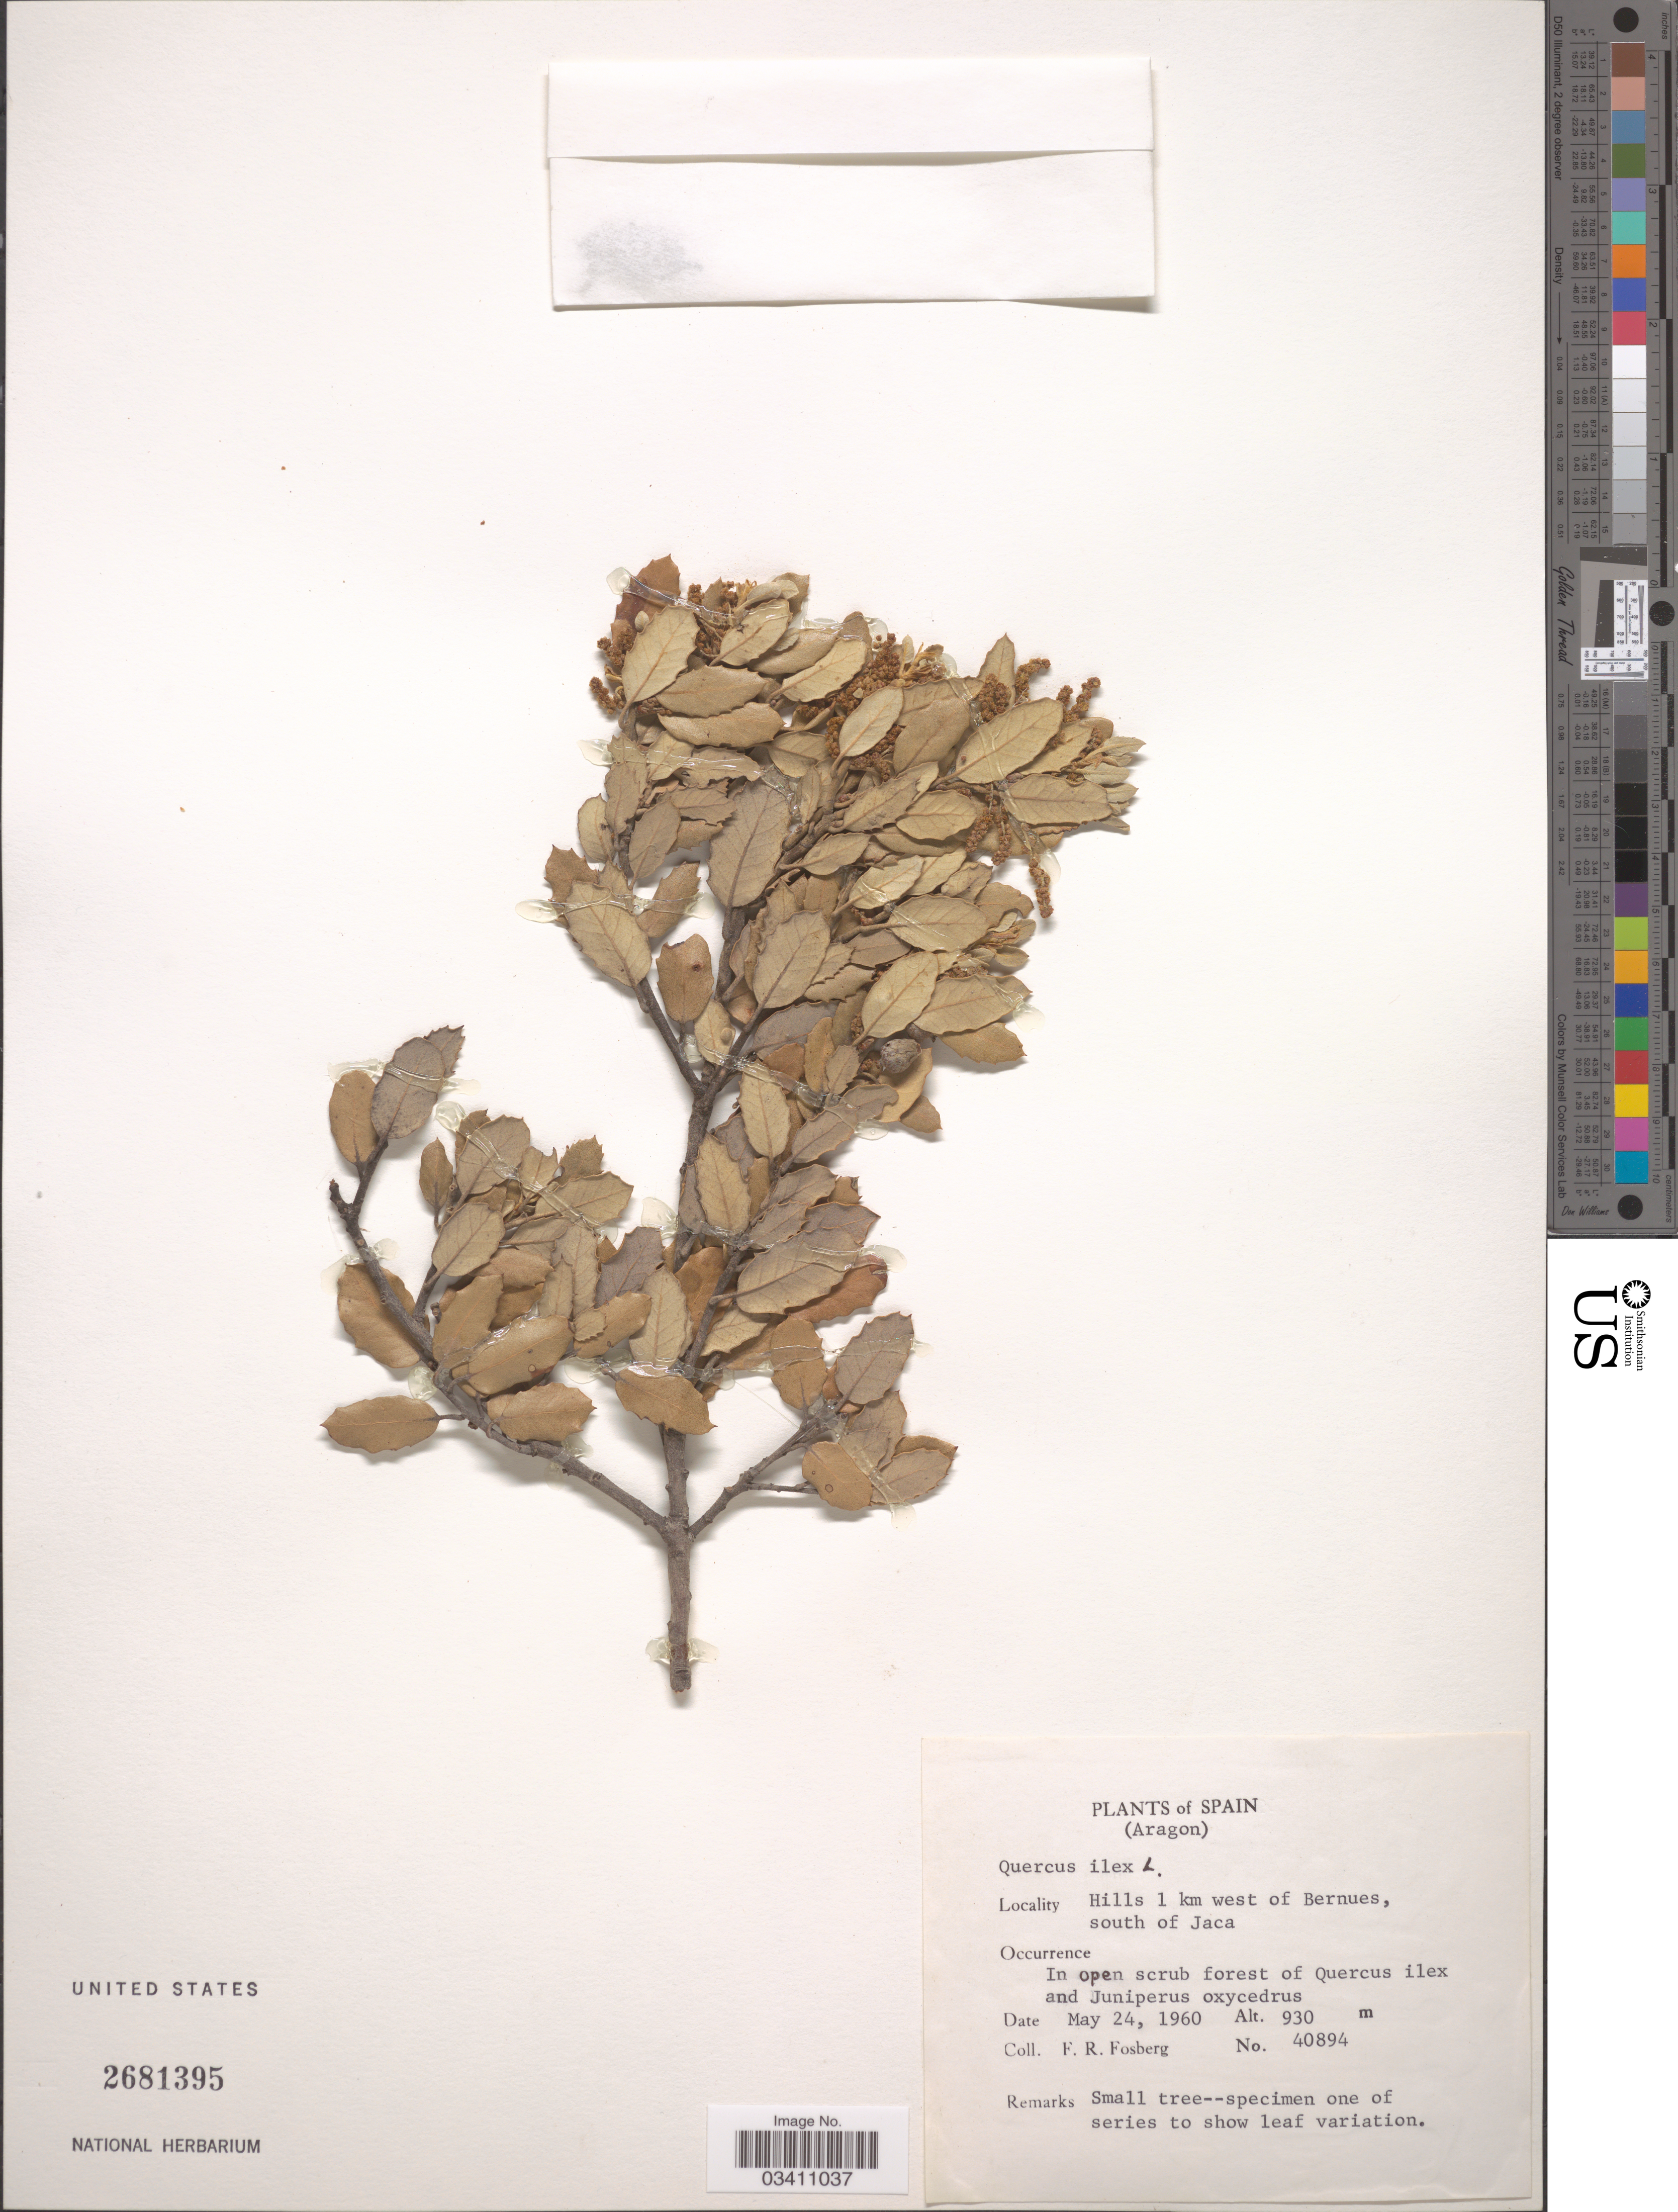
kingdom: Plantae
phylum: Tracheophyta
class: Magnoliopsida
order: Fagales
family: Fagaceae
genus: Quercus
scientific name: Quercus ilex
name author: Lour.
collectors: F. R. Fosberg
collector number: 40894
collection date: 1960-05-24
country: Spain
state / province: Aragón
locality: Hills 1 km west of Bernues, south of Jaca.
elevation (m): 930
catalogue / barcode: US 2681395